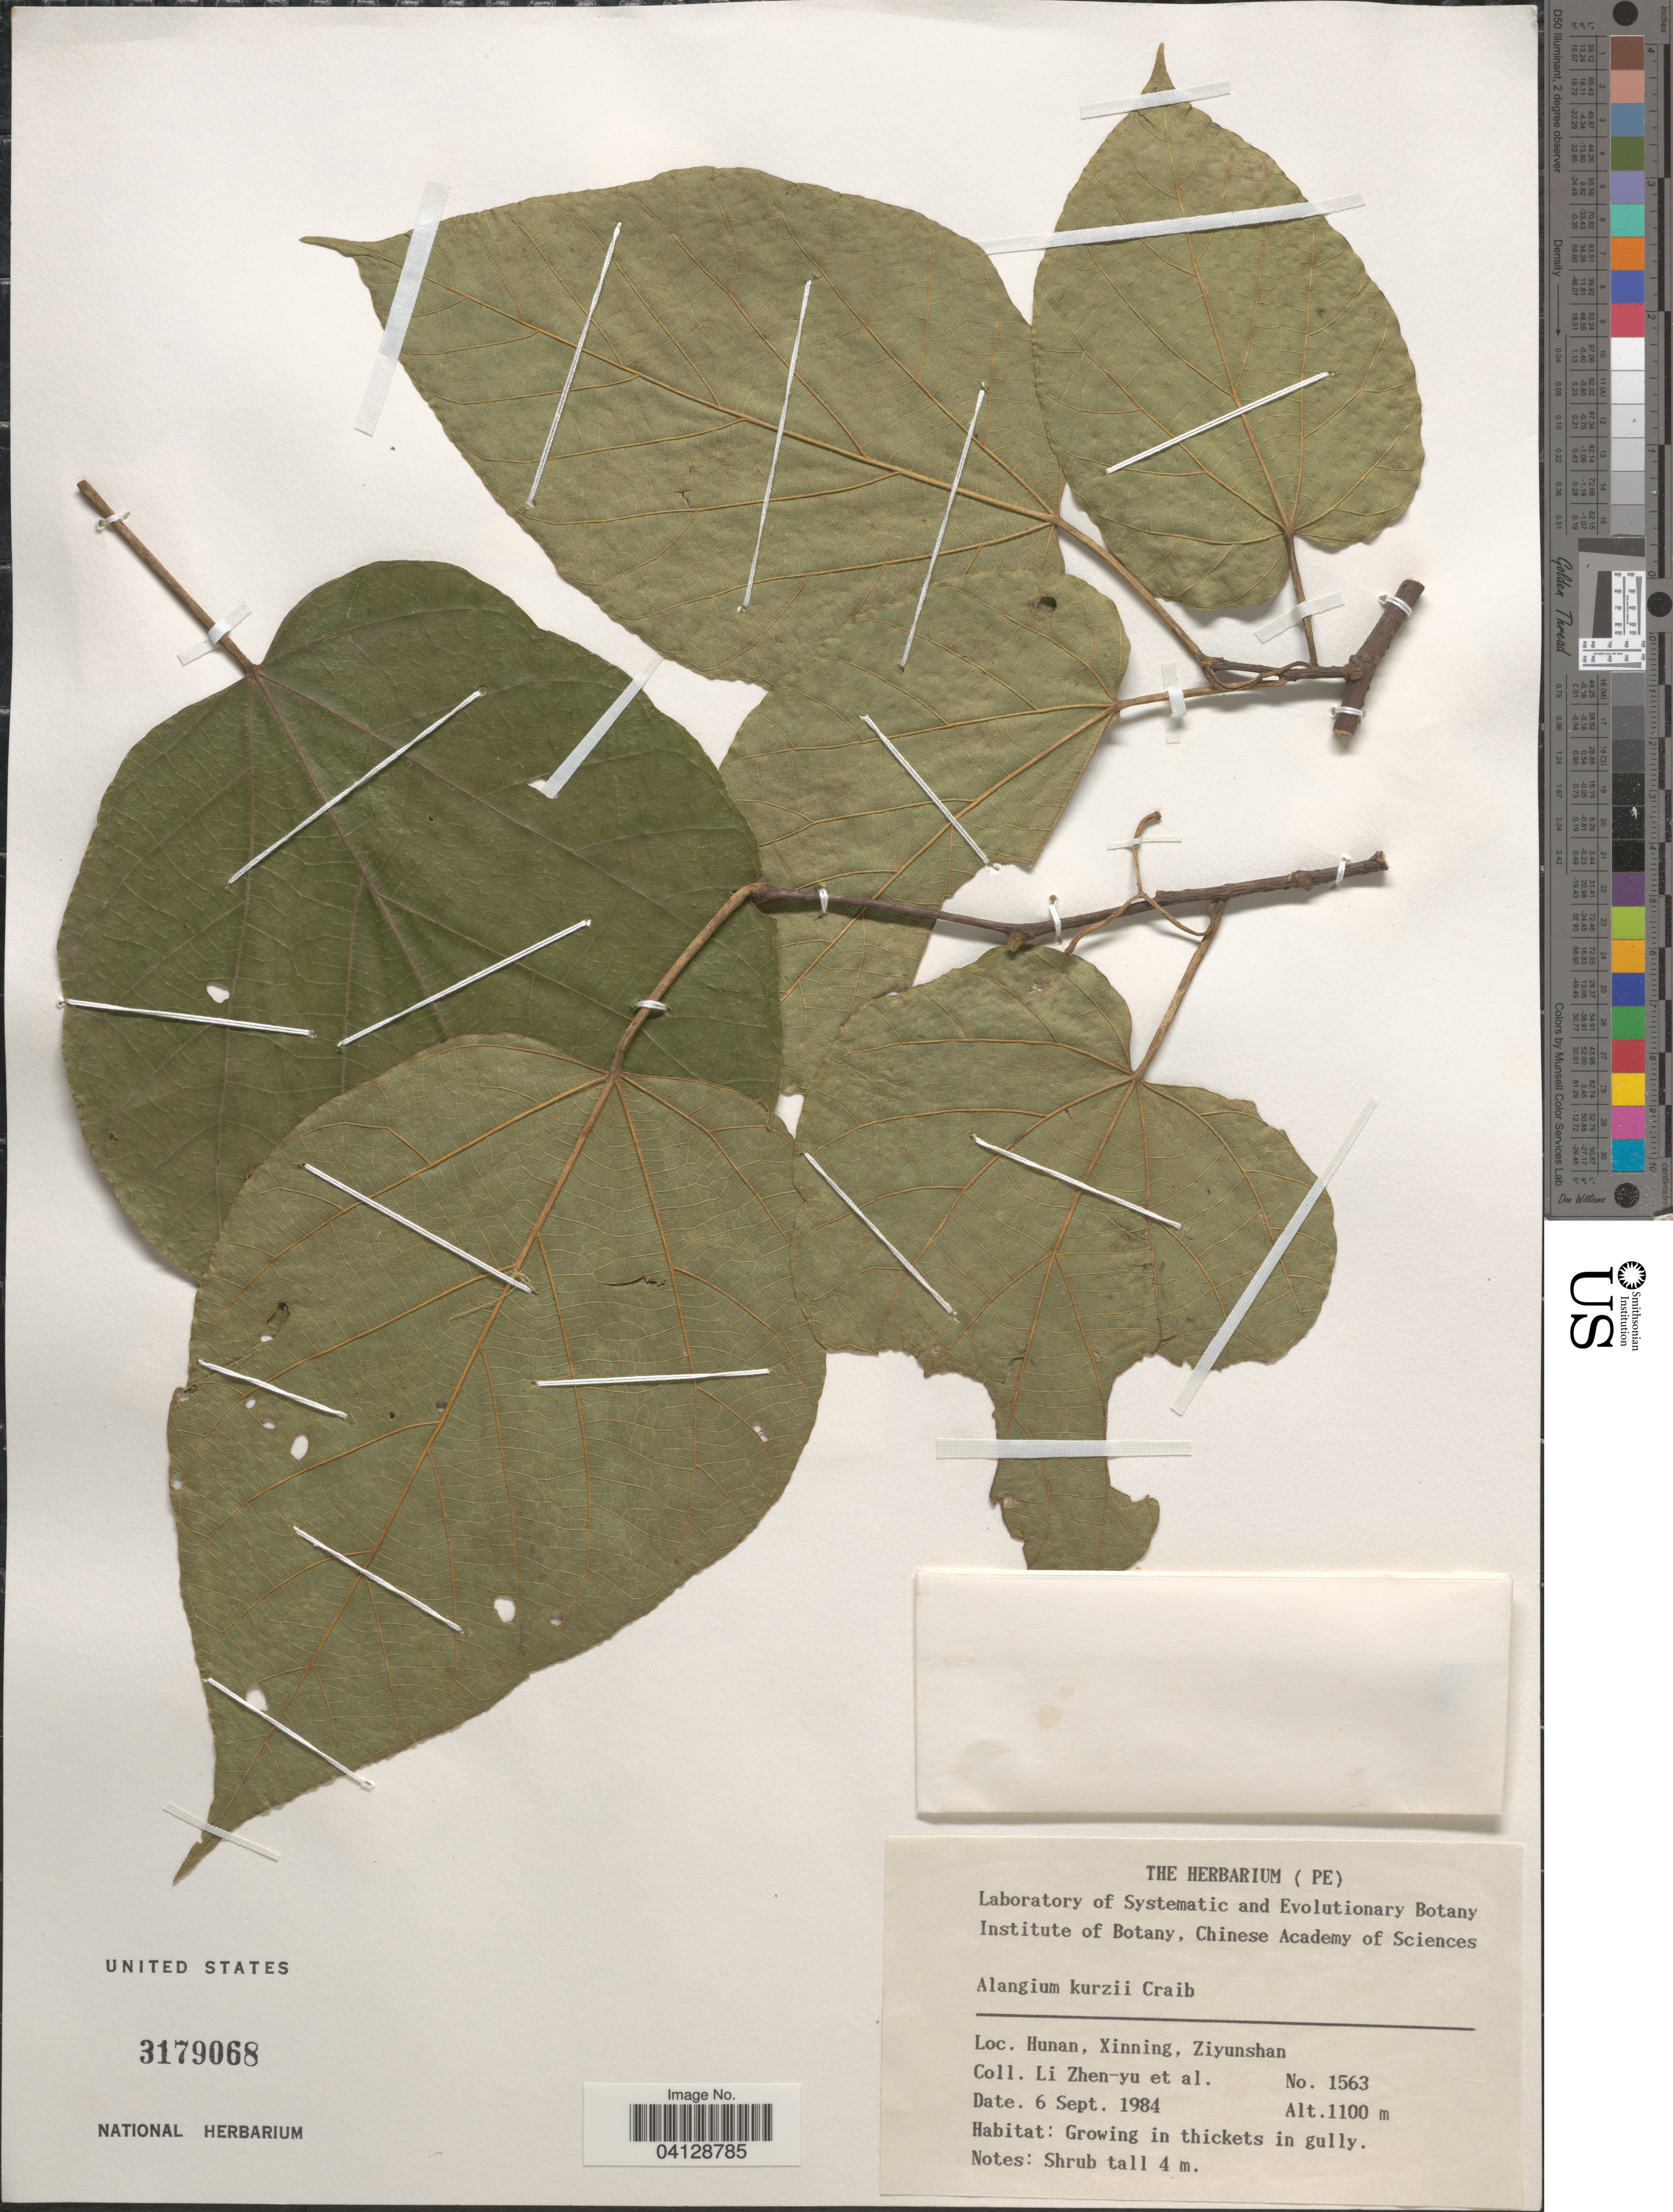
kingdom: Plantae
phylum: Tracheophyta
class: Magnoliopsida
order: Cornales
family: Cornaceae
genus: Alangium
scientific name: Alangium kurzii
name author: Craib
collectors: Z. Y. Li & et al.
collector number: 1563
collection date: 1984-09-06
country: China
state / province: Hunan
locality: Xinning, Ziyunshan.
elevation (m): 1100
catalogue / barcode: US 3179068